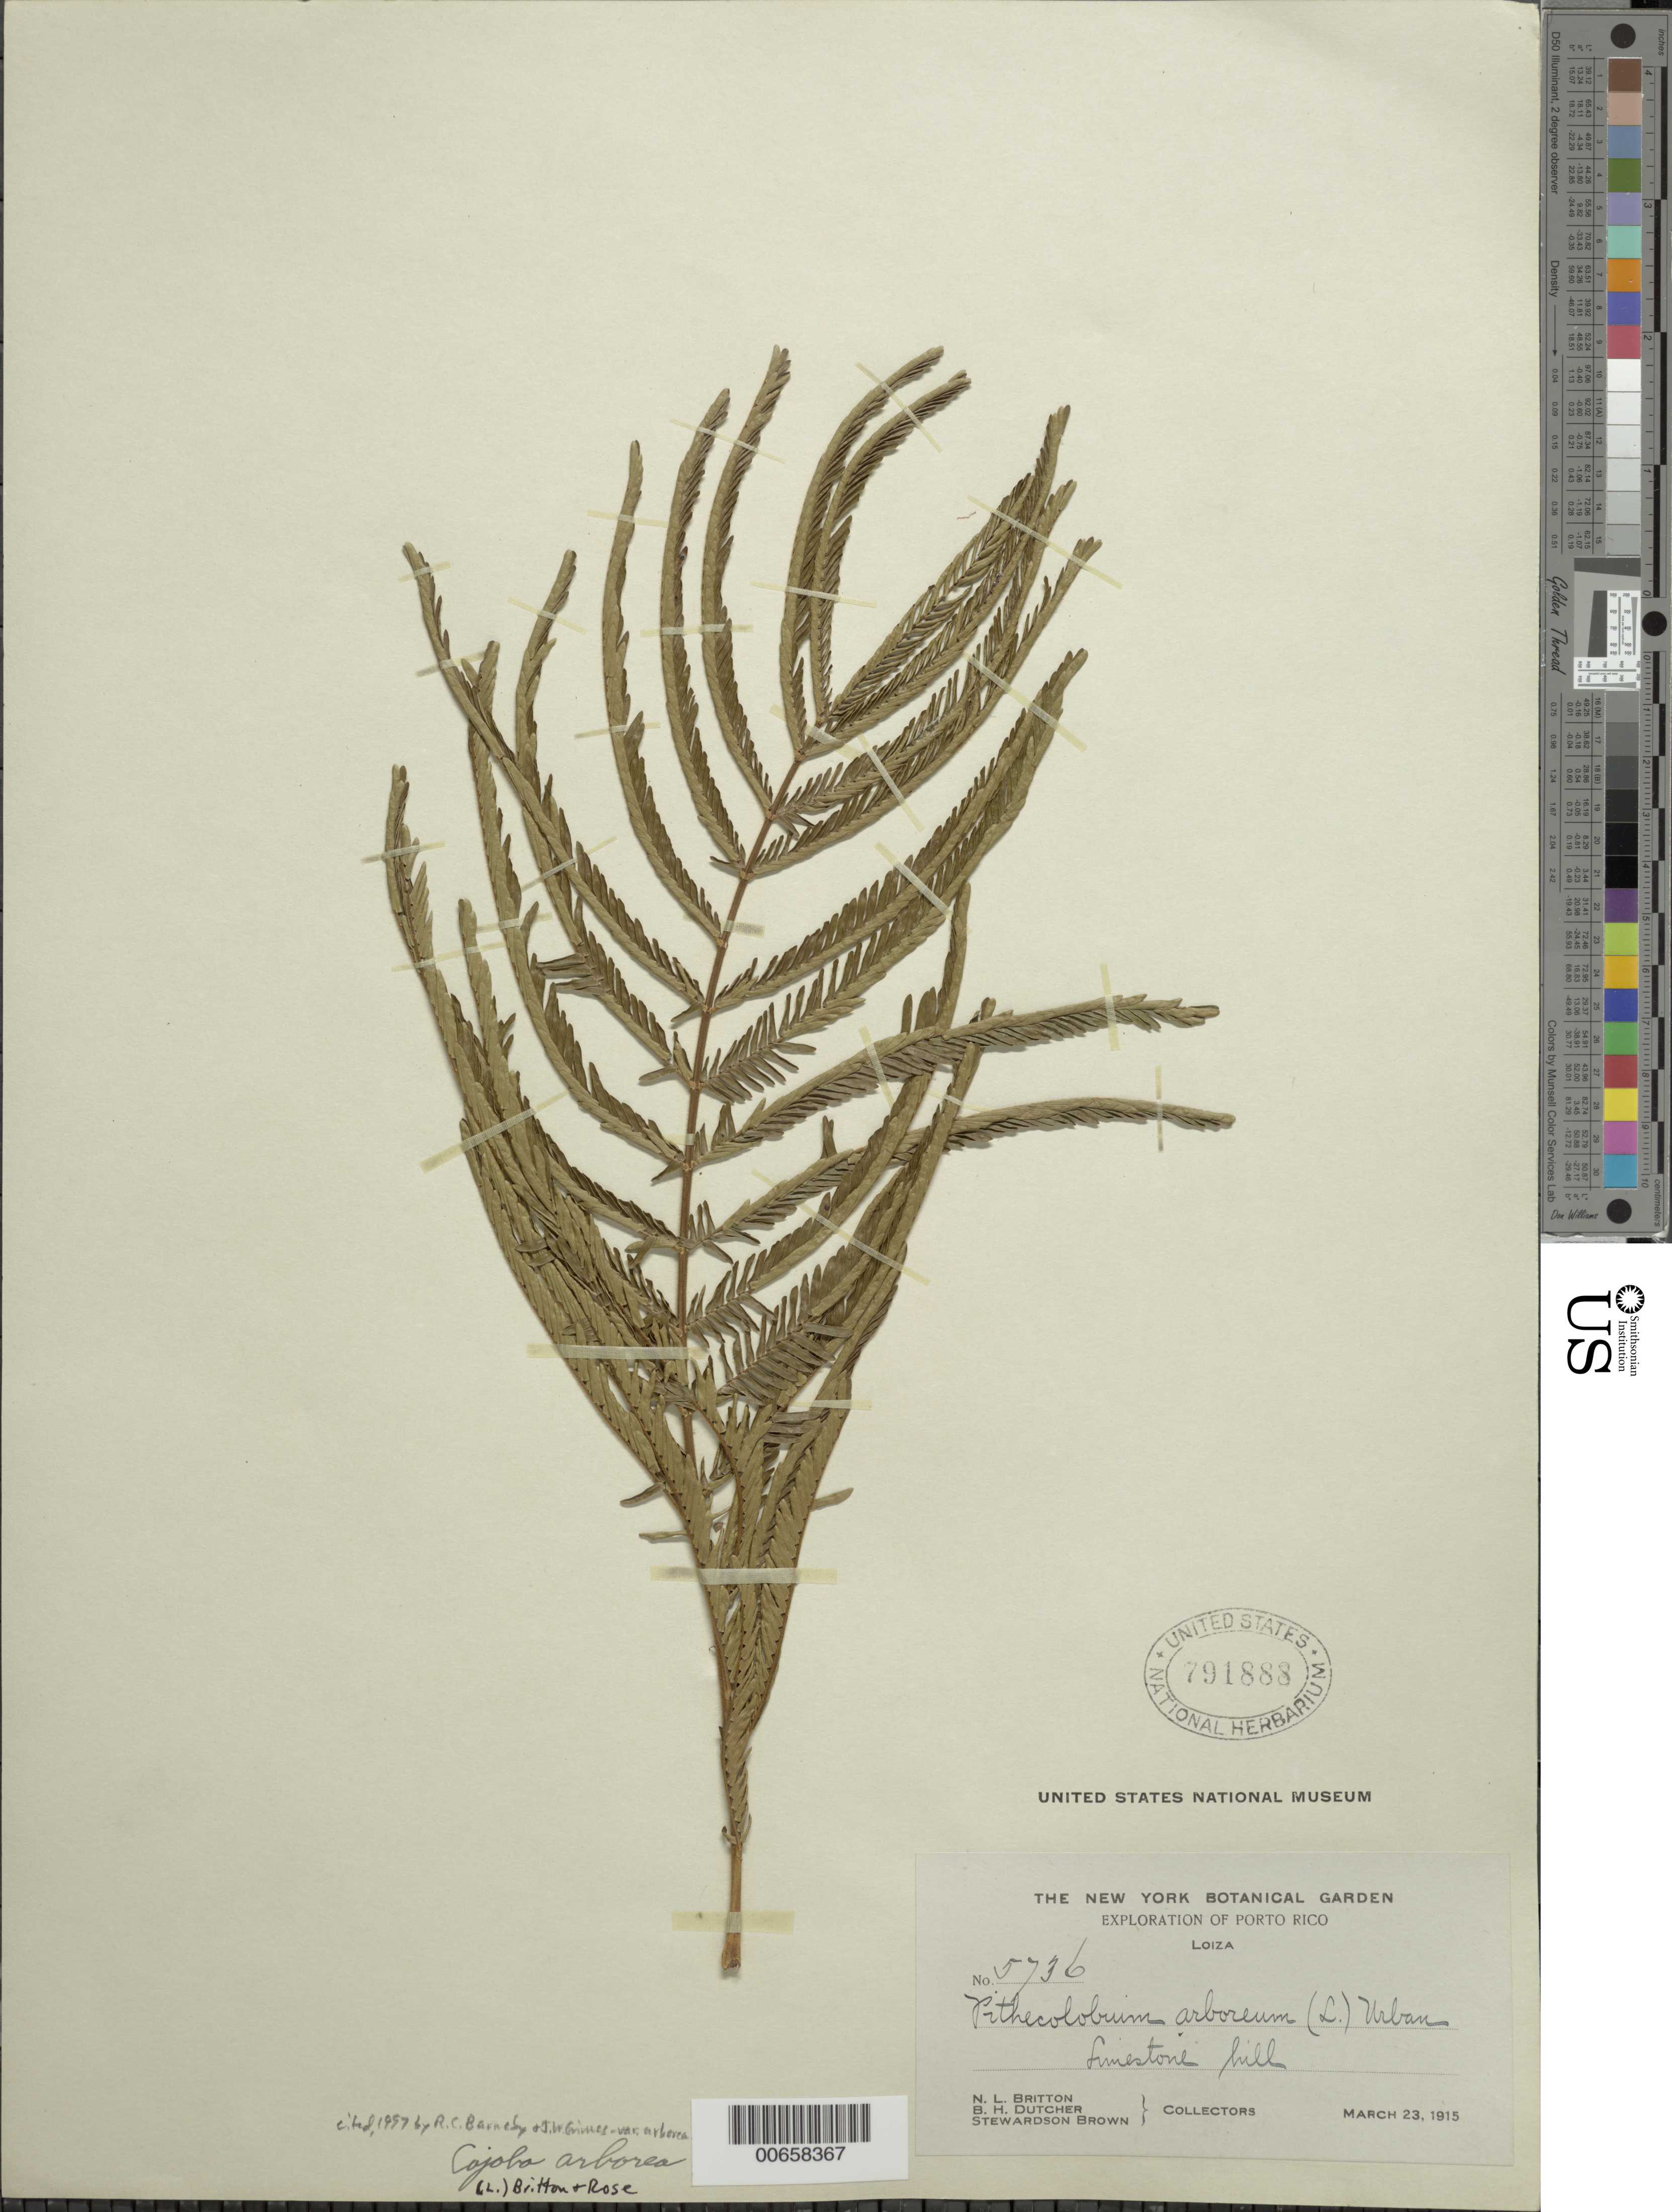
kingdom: Plantae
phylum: Tracheophyta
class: Magnoliopsida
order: Fabales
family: Fabaceae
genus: Cojoba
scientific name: Cojoba arborea var. arborea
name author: (L.) Britton & Rose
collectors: N. Britton, B. H. Dutcher & S. Brown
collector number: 5736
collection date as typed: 23 Mar 1915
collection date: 1915-03-23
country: Puerto Rico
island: Greater Antilles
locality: Loiza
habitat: Limestone hill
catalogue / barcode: US 791888